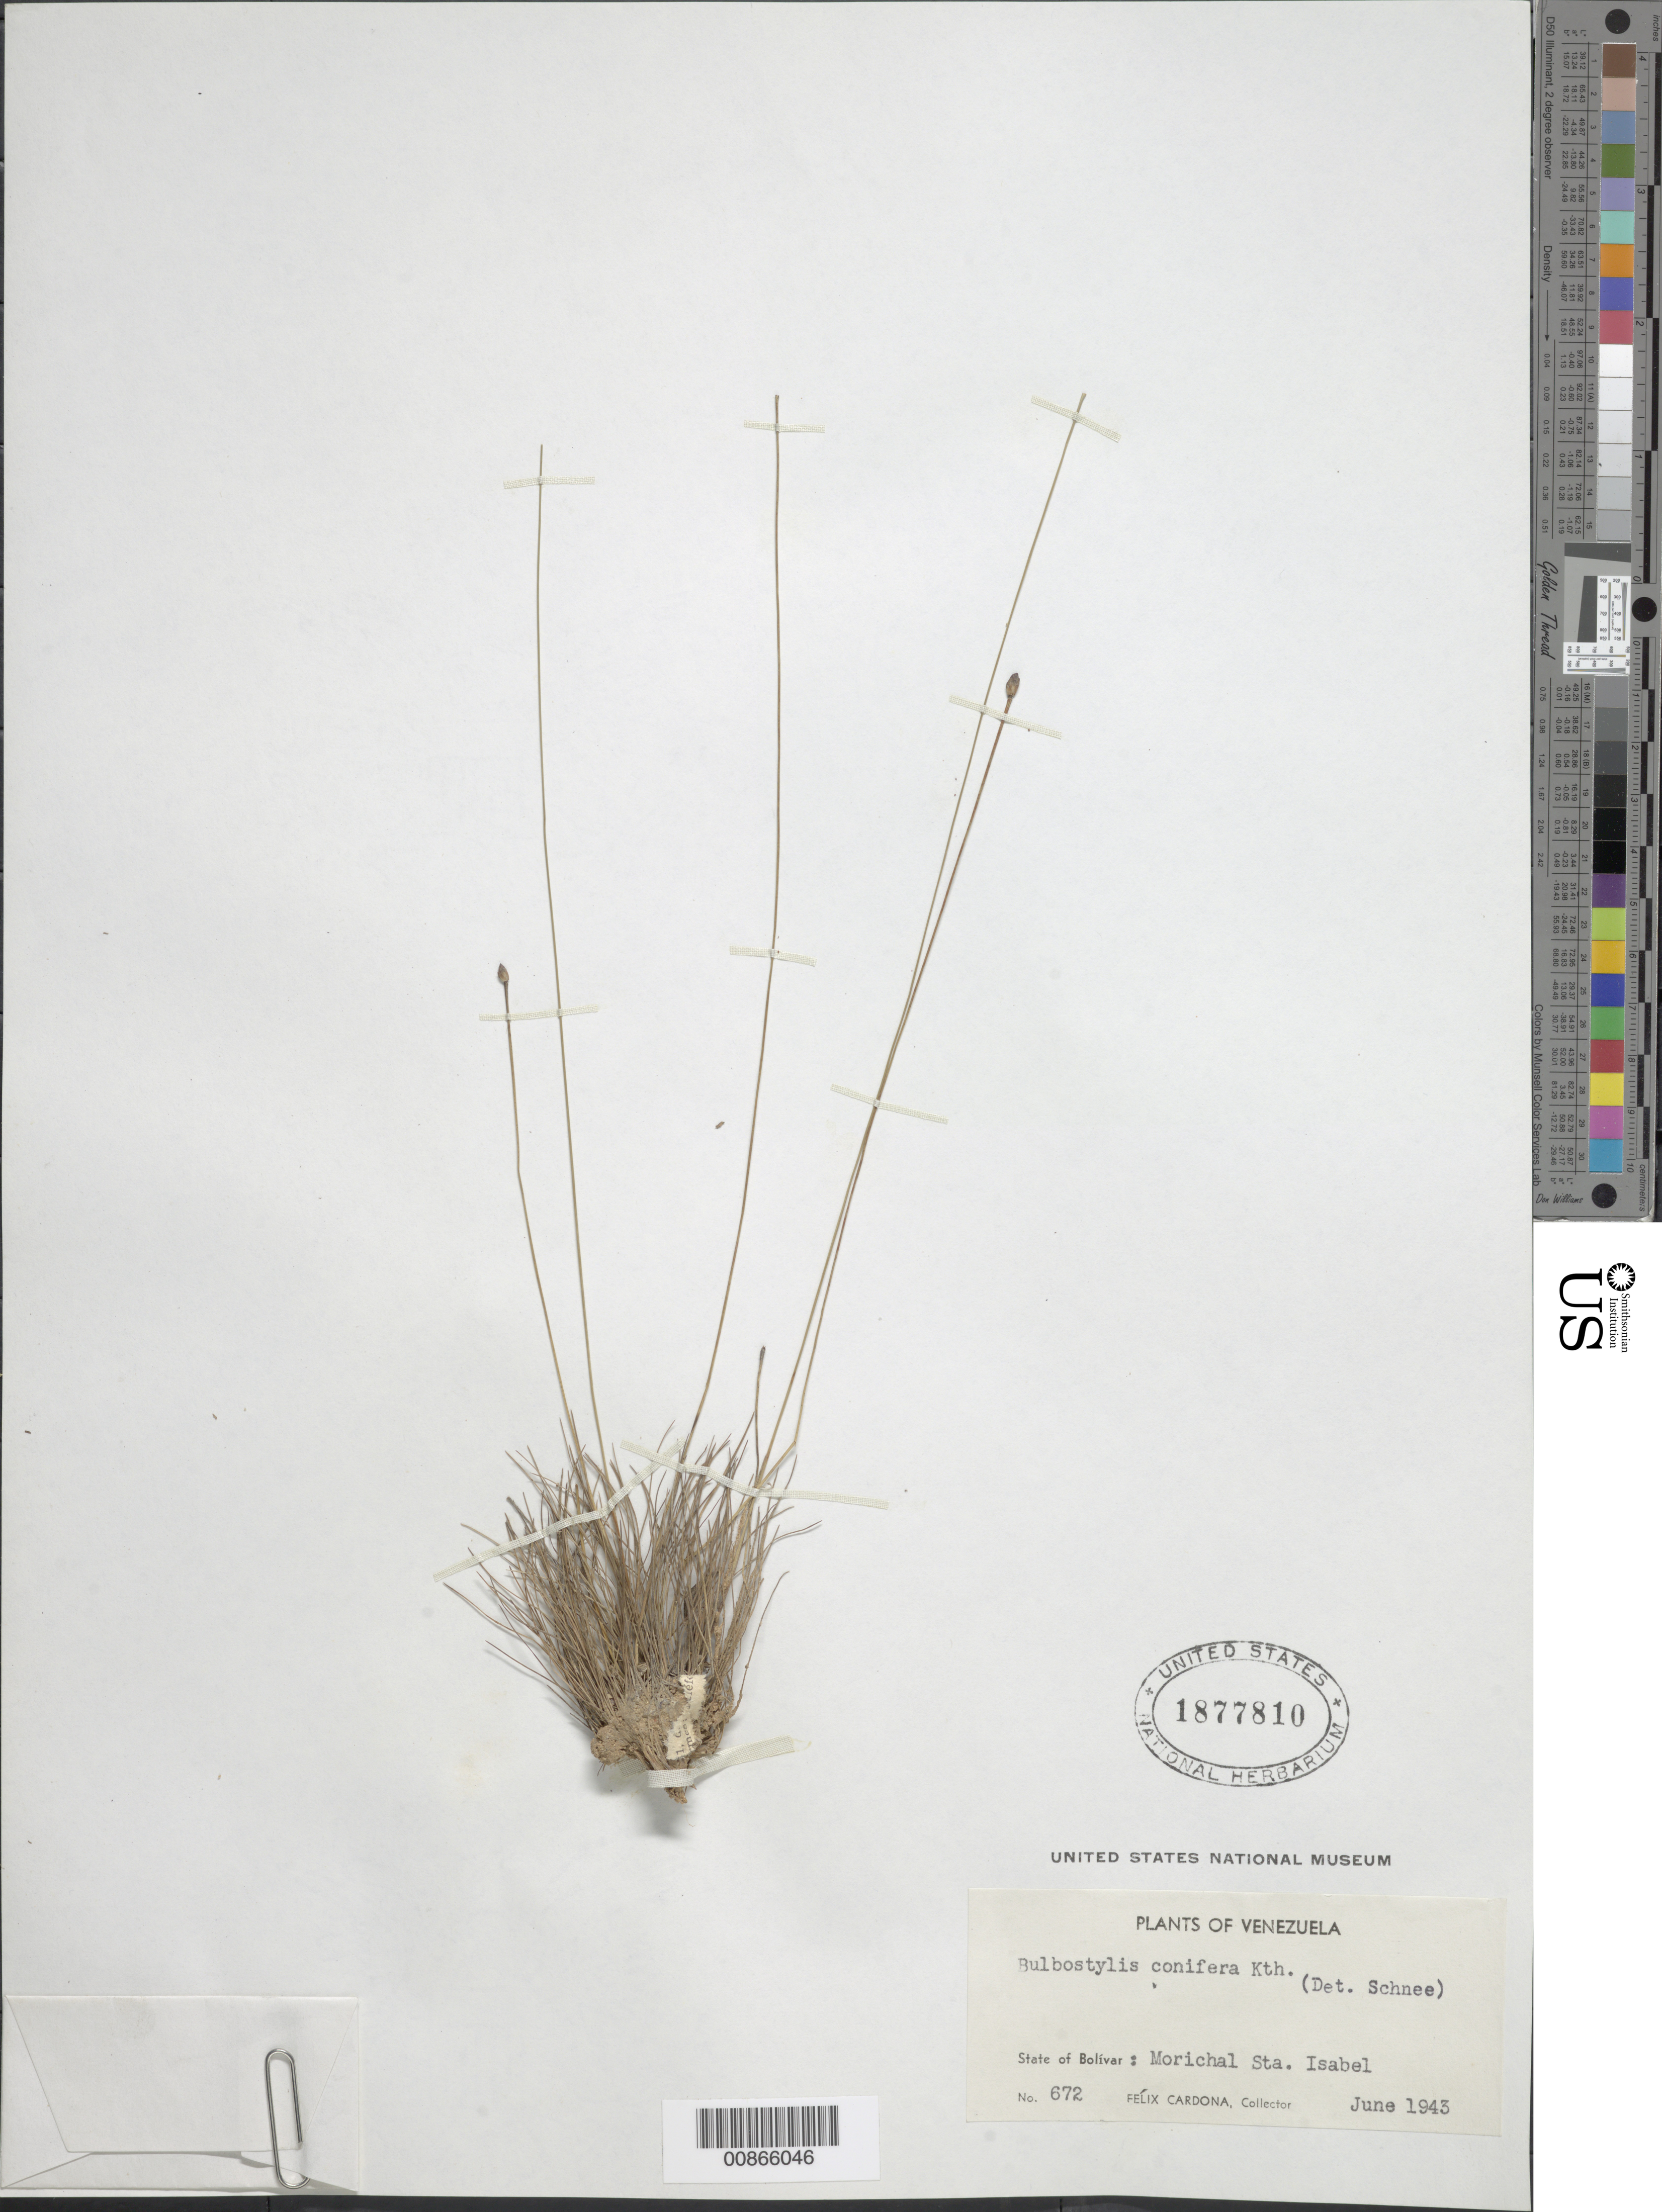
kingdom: Plantae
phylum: Tracheophyta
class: Liliopsida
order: Poales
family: Cyperaceae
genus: Bulbostylis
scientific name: Bulbostylis conifera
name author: (Kunth) C.B. Clarke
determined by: Schnee, Ludwig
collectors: F. Cardona Puig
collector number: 672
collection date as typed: Jun-43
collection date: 1943-06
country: Venezuela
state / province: Bolívar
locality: Morichal Santa Isabel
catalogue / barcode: US 1877810